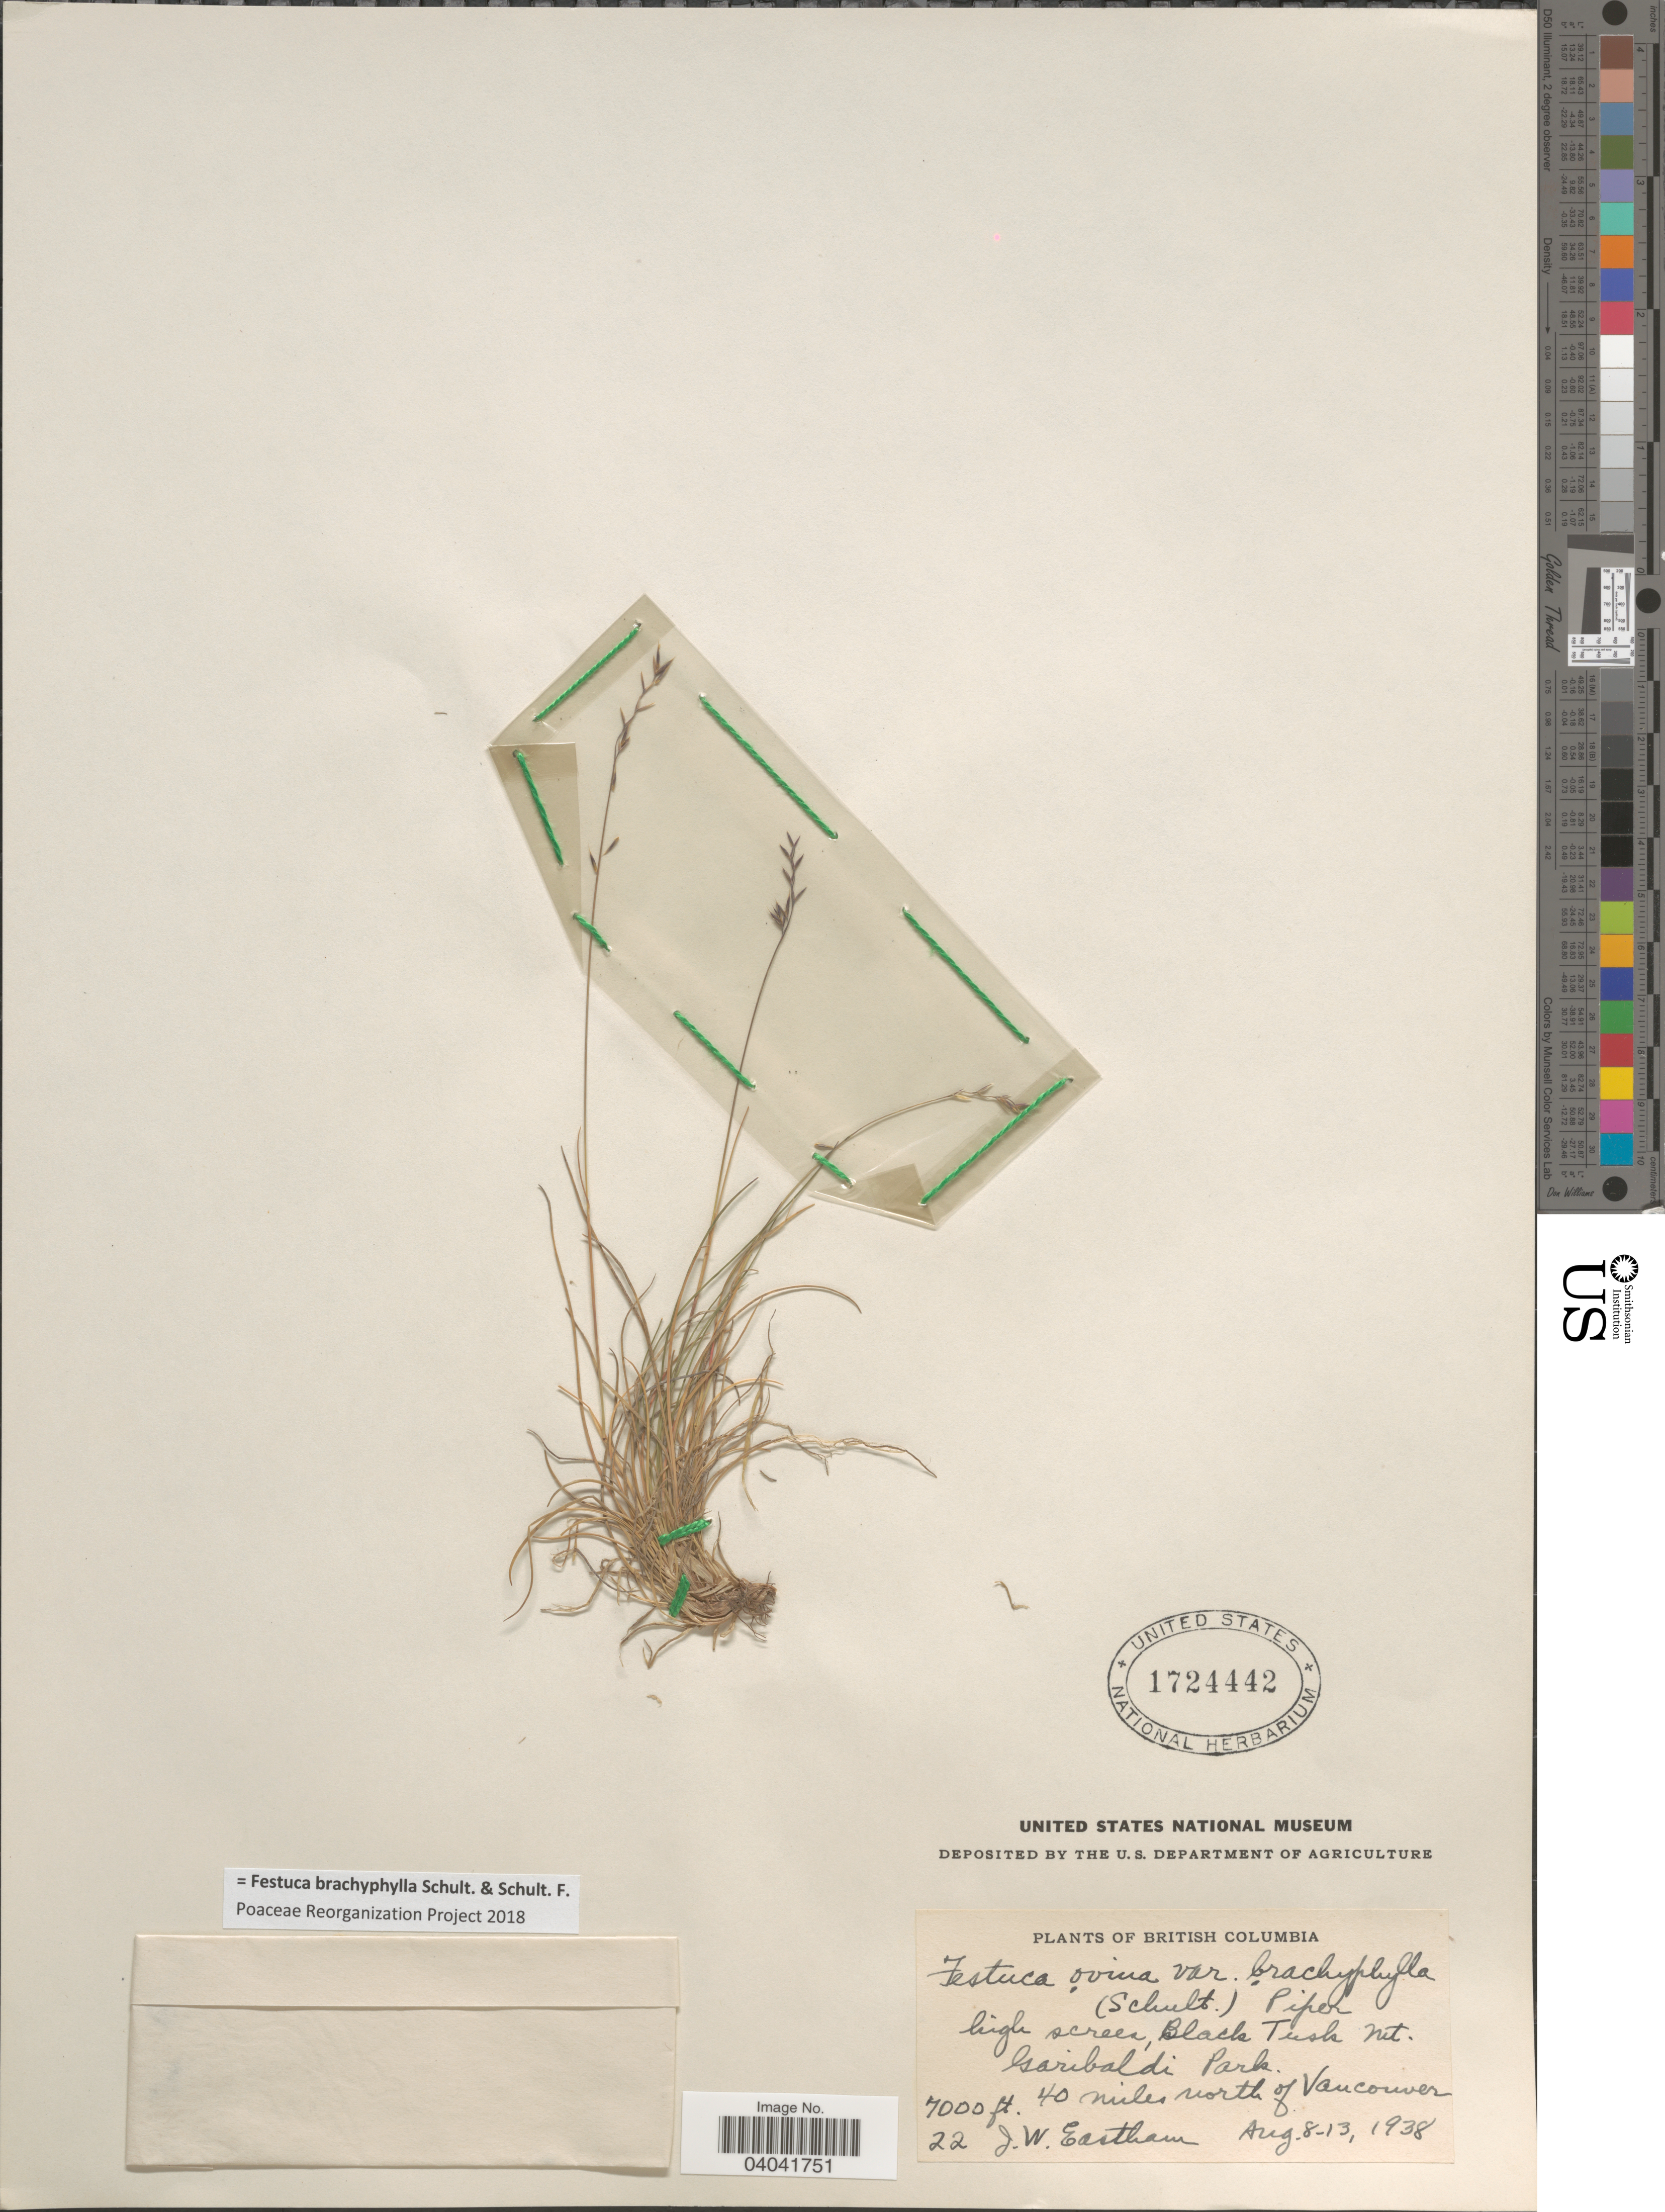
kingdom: Plantae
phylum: Tracheophyta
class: Liliopsida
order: Poales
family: Poaceae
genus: Festuca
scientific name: Festuca brachyphylla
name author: Schult. & Schult. f.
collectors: J. Eastham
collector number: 22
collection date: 1938-08-08/1938-08-13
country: Canada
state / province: British Columbia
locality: Black Tusk Mt. Garibaldi Park. 40 miles north of Vancouver.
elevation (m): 2134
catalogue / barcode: US 1724442